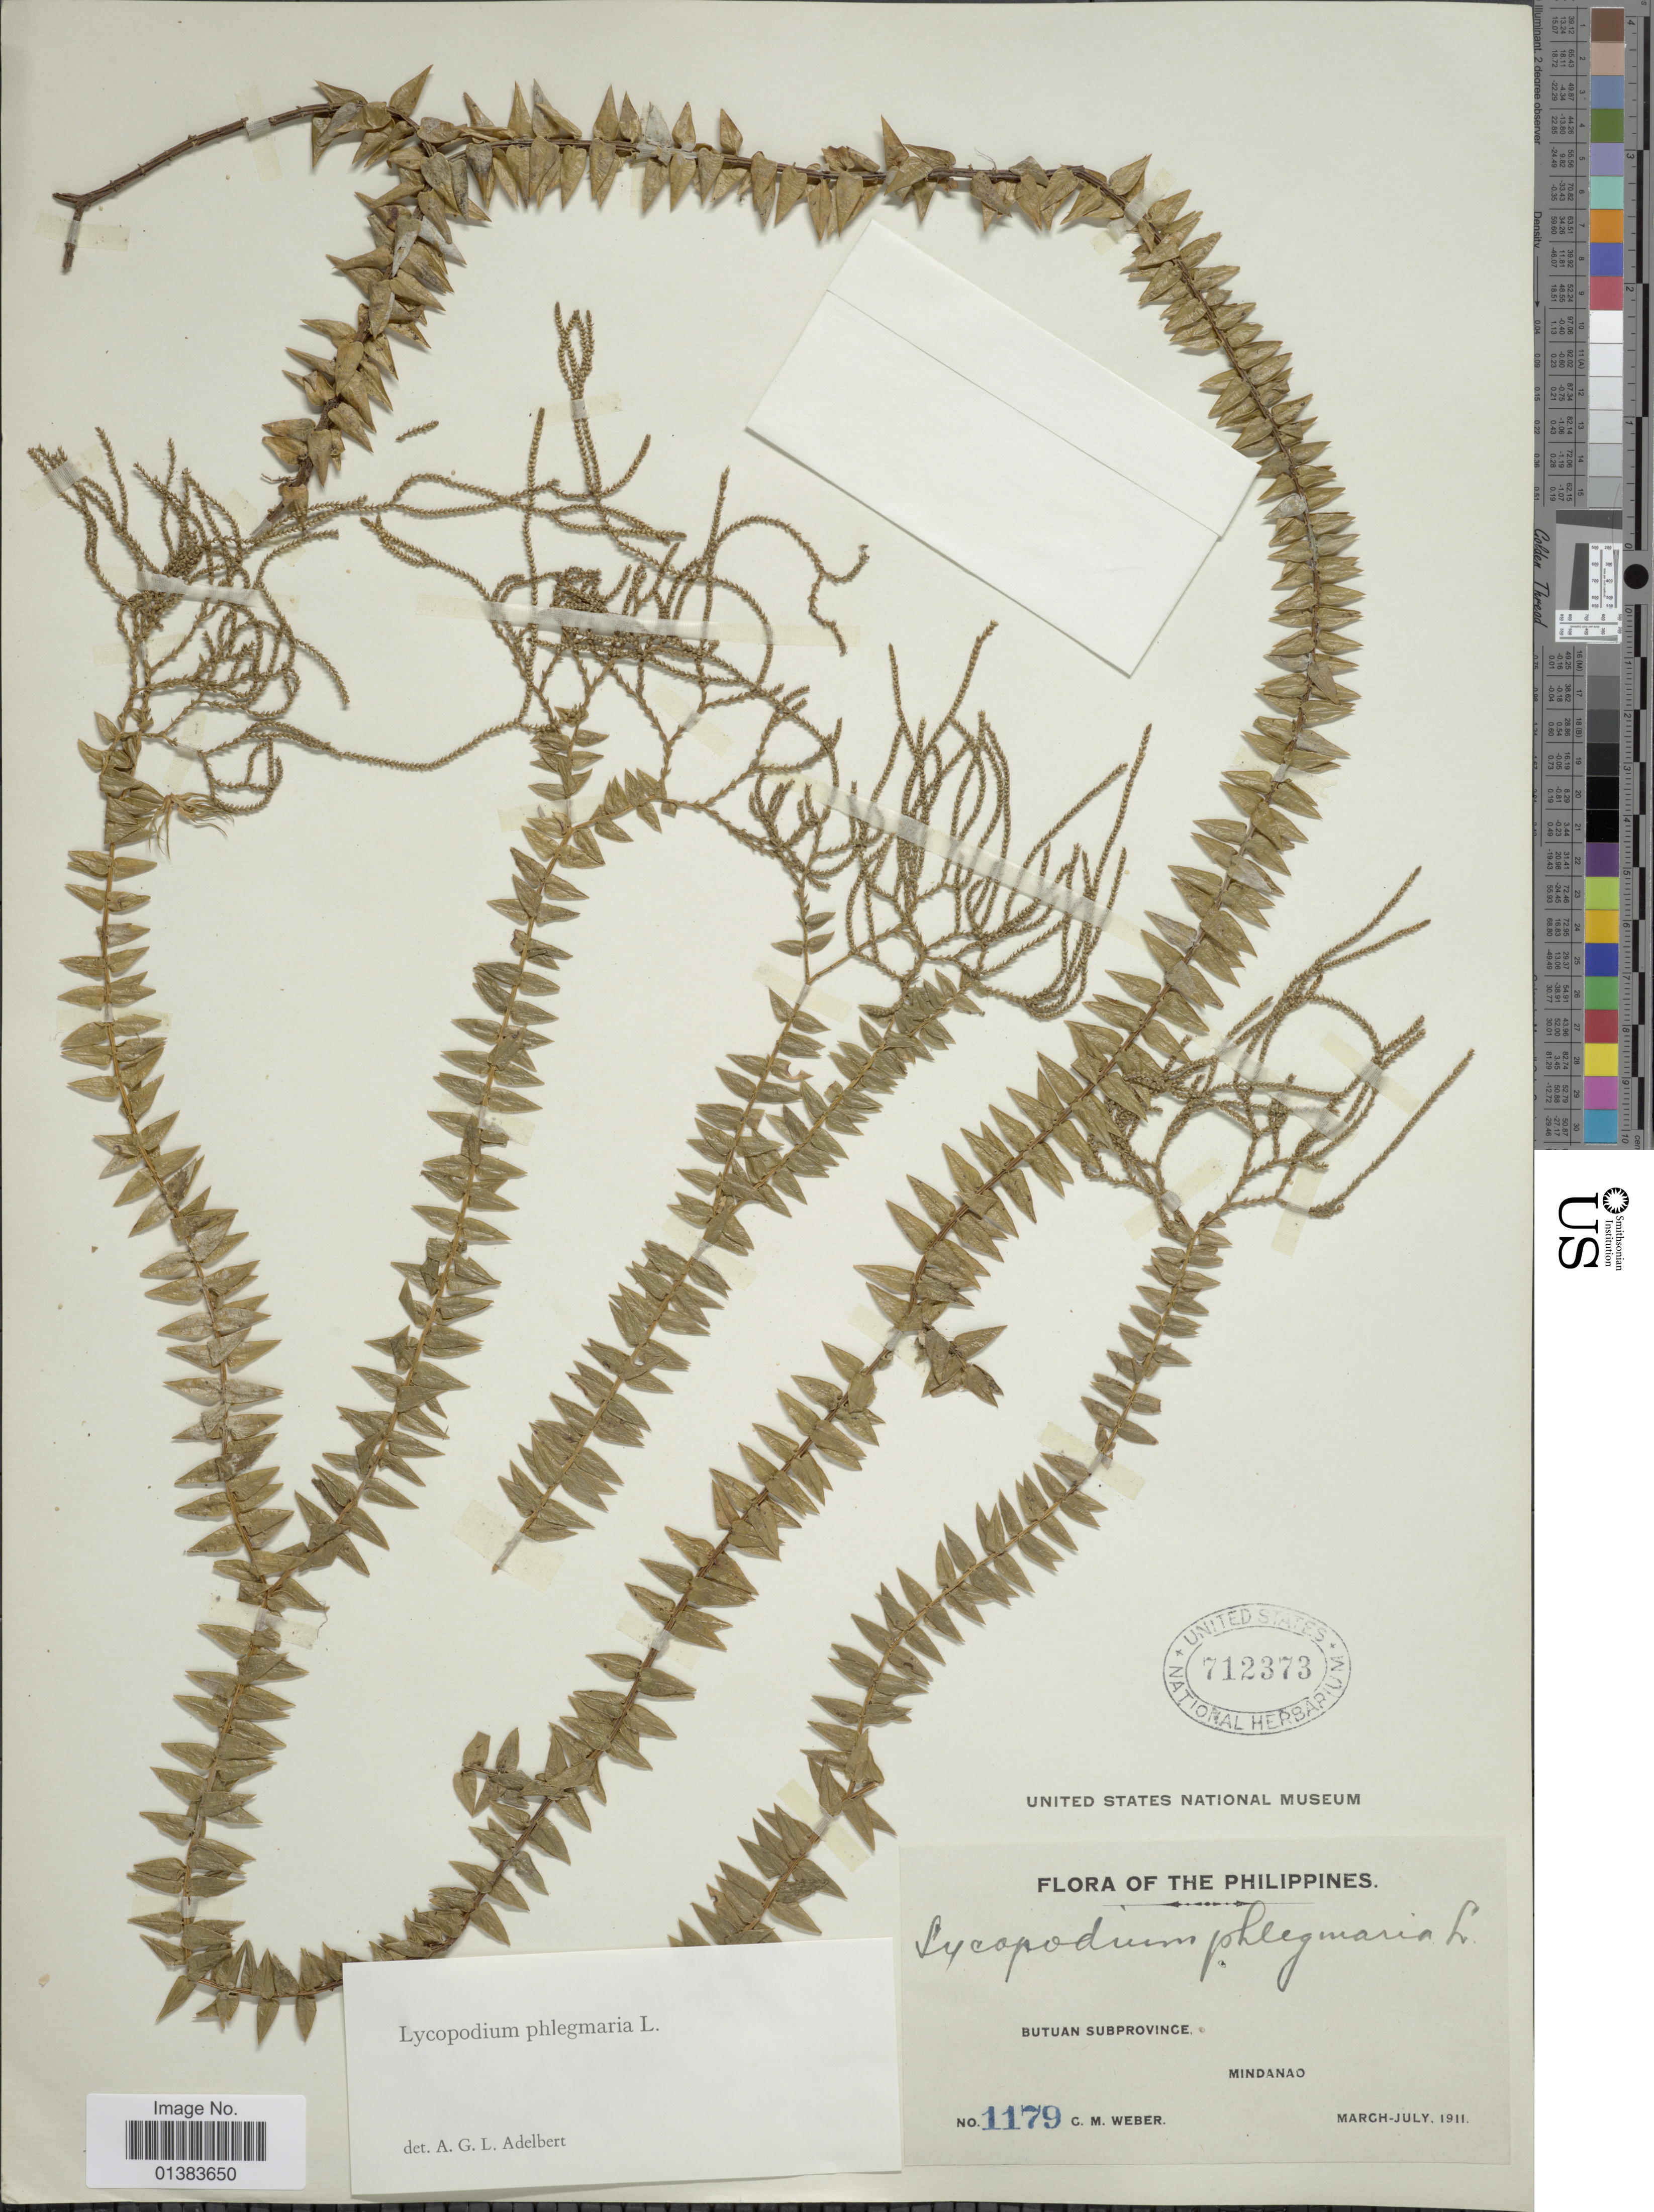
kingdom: Plantae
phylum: Tracheophyta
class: Lycopodiopsida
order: Lycopodiales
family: Lycopodiaceae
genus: Phlegmariurus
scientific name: Phlegmariurus kesselringii (Herter) comb. ined.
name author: (Herter)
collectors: C. M. Weber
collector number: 1179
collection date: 1911-03/1911-07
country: Philippines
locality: Butuan Subprovince, Mindanao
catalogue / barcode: US 712373